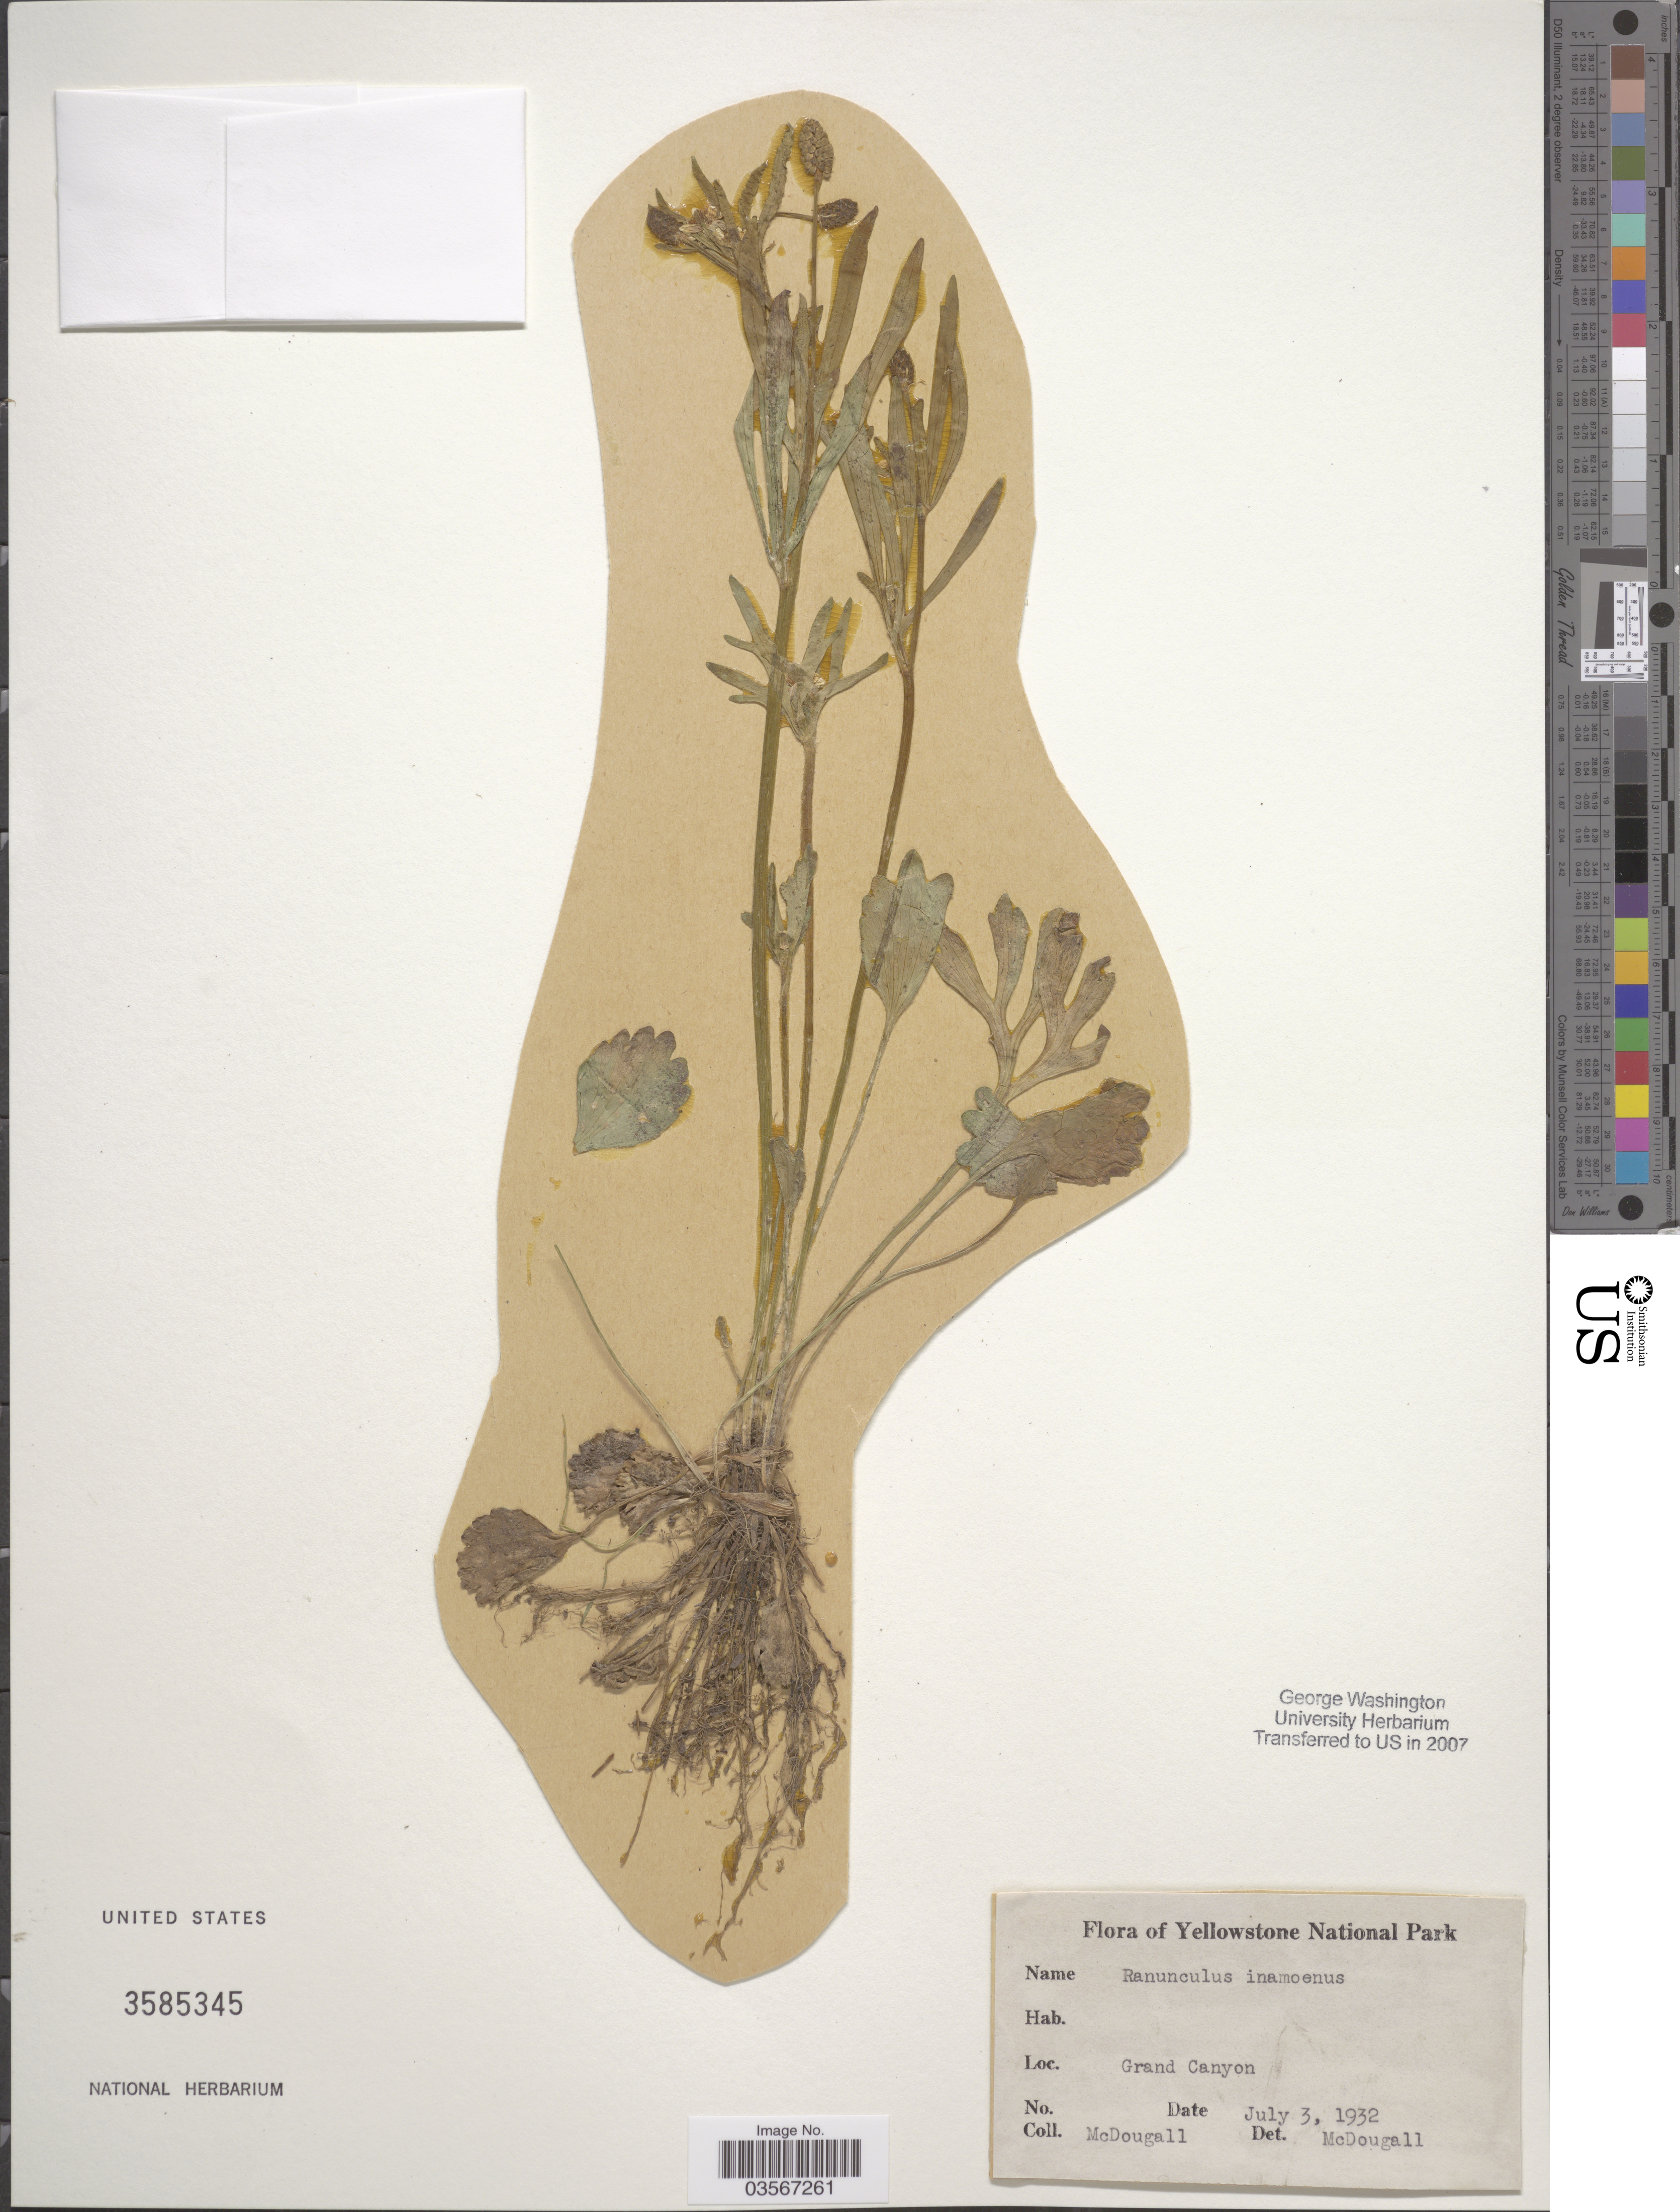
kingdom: Plantae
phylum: Tracheophyta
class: Magnoliopsida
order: Ranunculales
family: Ranunculaceae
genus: Ranunculus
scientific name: Ranunculus inamoenus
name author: Greene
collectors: McDougall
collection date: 1932-07-03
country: United States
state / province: Wyoming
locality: Yellowstone National Park. Grand Canyon.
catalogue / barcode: US 3585345